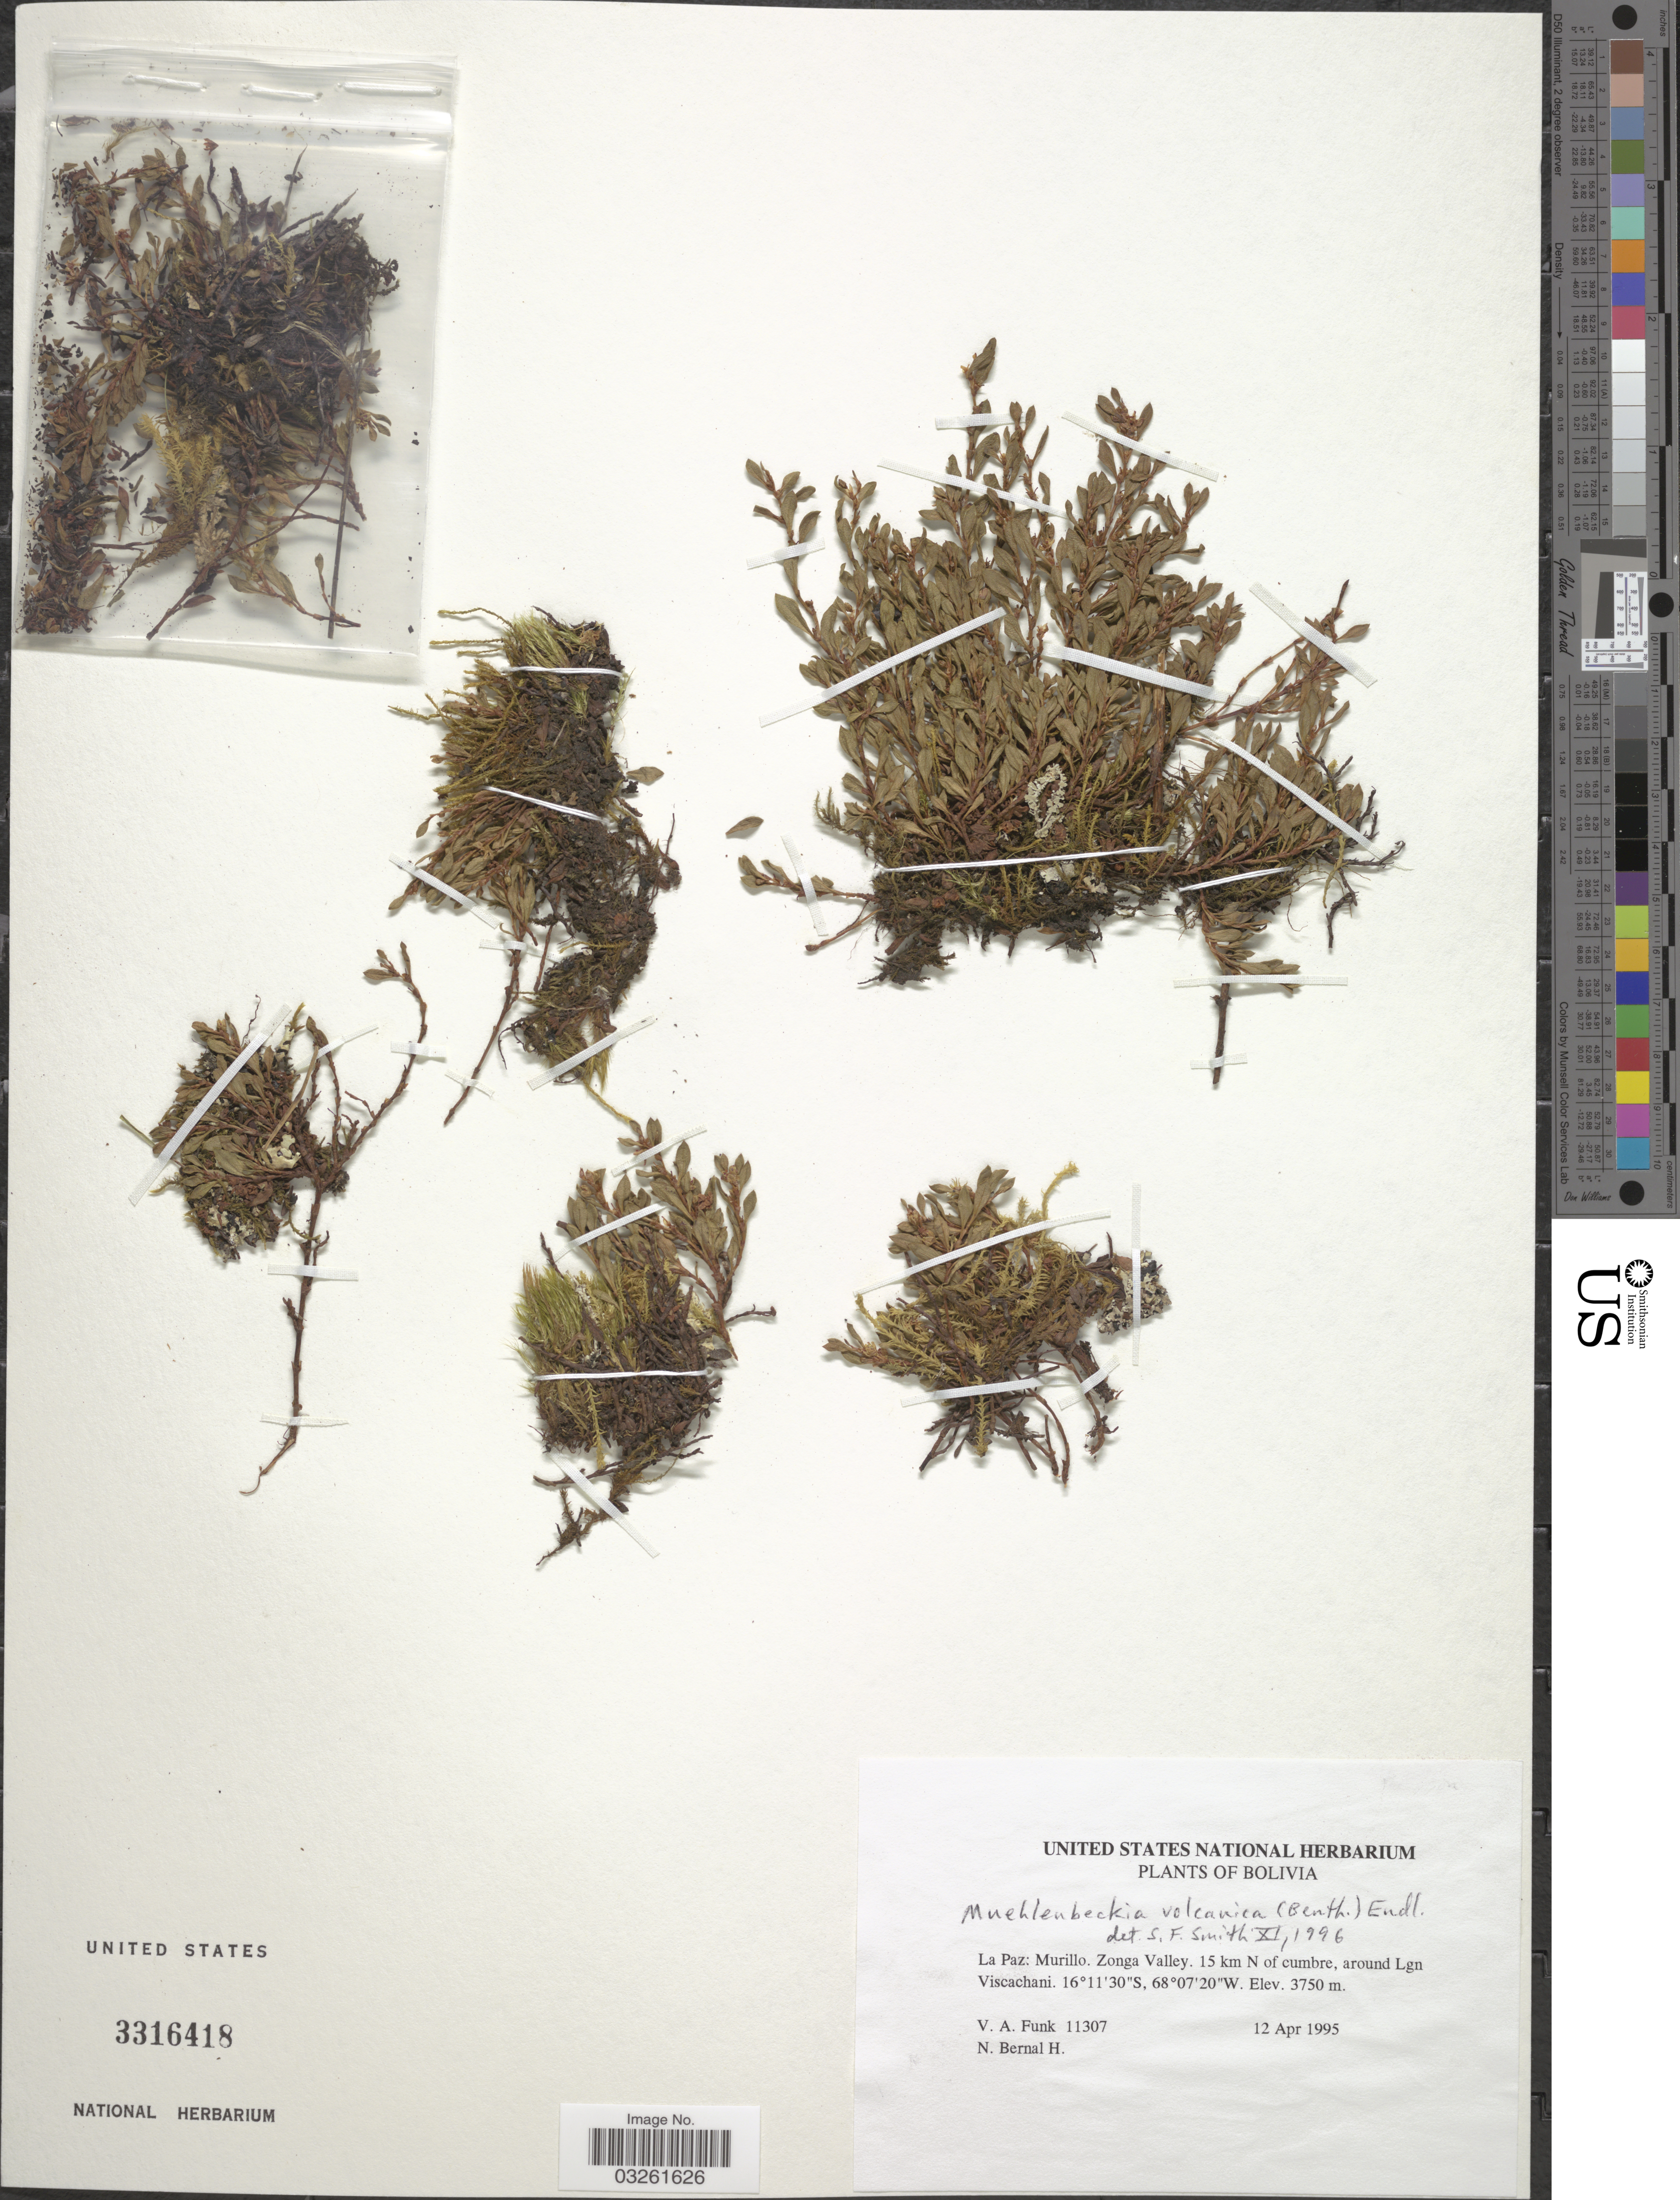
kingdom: Plantae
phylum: Tracheophyta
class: Magnoliopsida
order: Caryophyllales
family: Polygonaceae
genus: Muehlenbeckia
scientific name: Muehlenbeckia volcanica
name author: (Benth.) Endl.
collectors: V. Funk & N. Bernal H.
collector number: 11307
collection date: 1995-04-12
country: Bolivia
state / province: La Paz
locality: Murillo, Zonga Valley. 15 km N of cumbre, around Lgn Viscachani.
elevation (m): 3750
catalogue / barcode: US 3316418